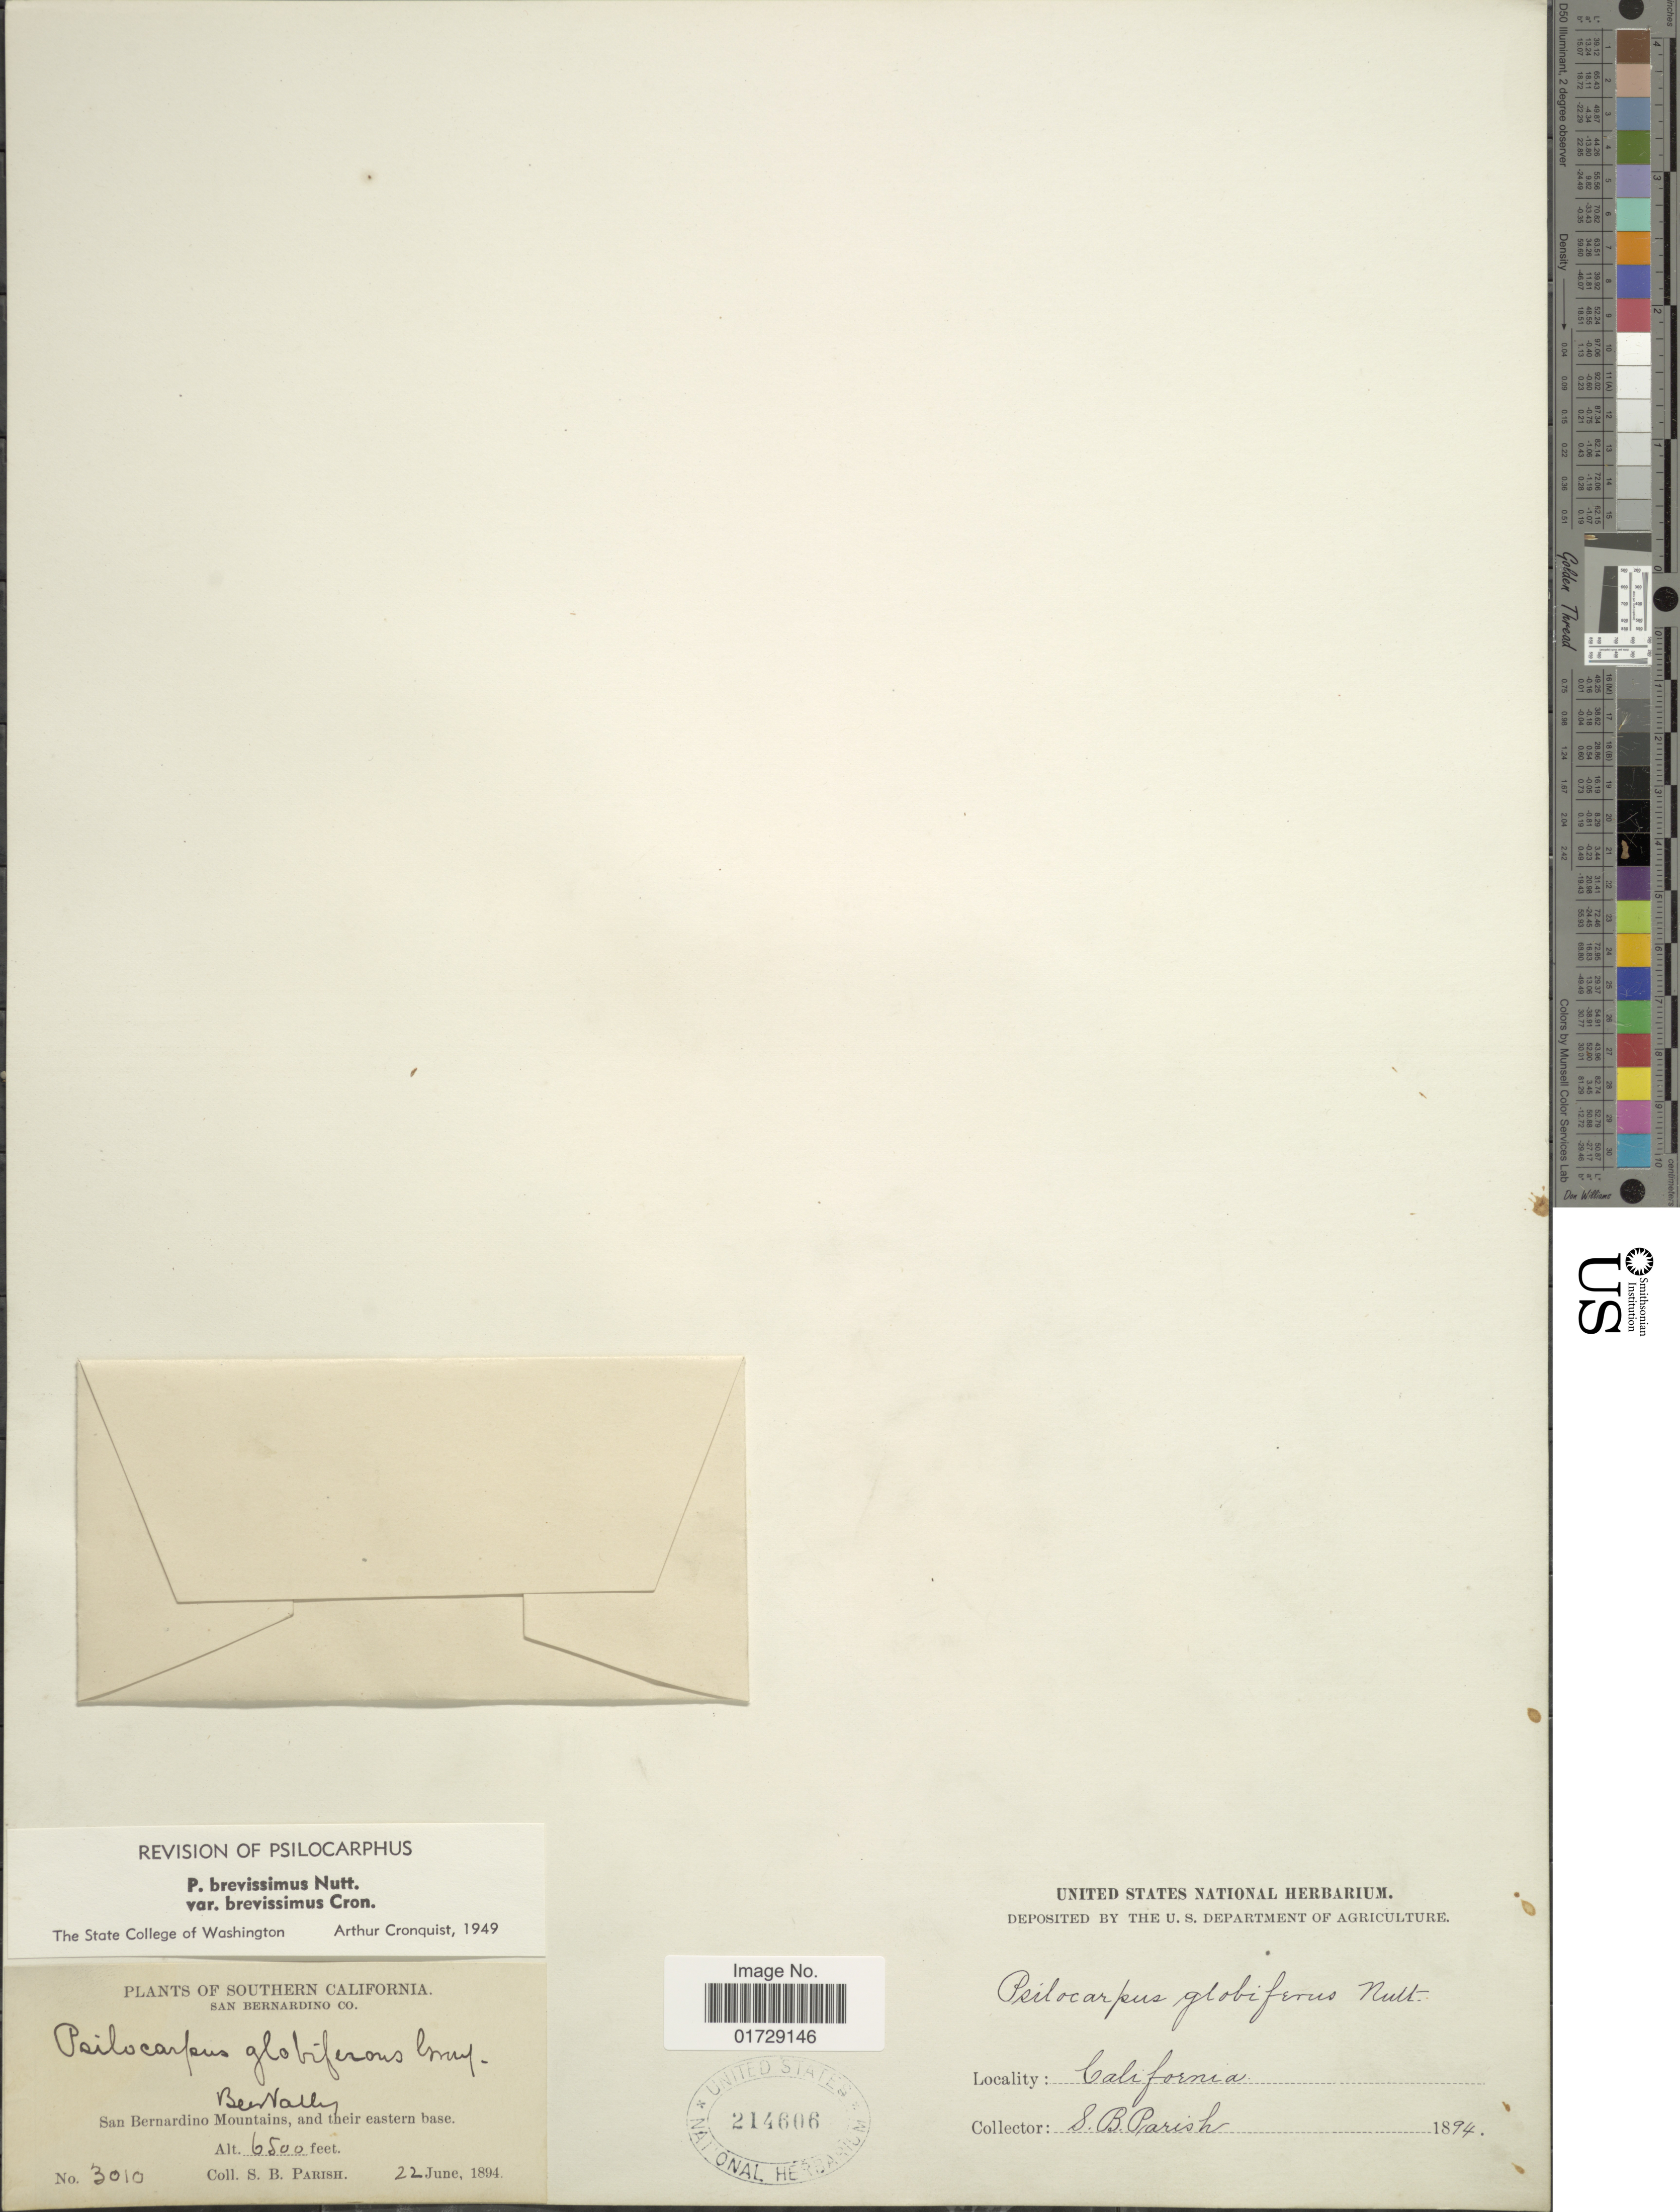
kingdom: Plantae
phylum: Tracheophyta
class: Magnoliopsida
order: Asterales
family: Asteraceae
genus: Psilocarphus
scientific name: Psilocarphus brevissimus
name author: Nutt.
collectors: S. B. Parish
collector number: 3010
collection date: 1894-06-22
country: United States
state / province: California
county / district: San Bernardino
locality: Southern California, San Bernardino Co. Bear Valley, San Bernardino Mountains, and their eastern base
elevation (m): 1981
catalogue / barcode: US 214606